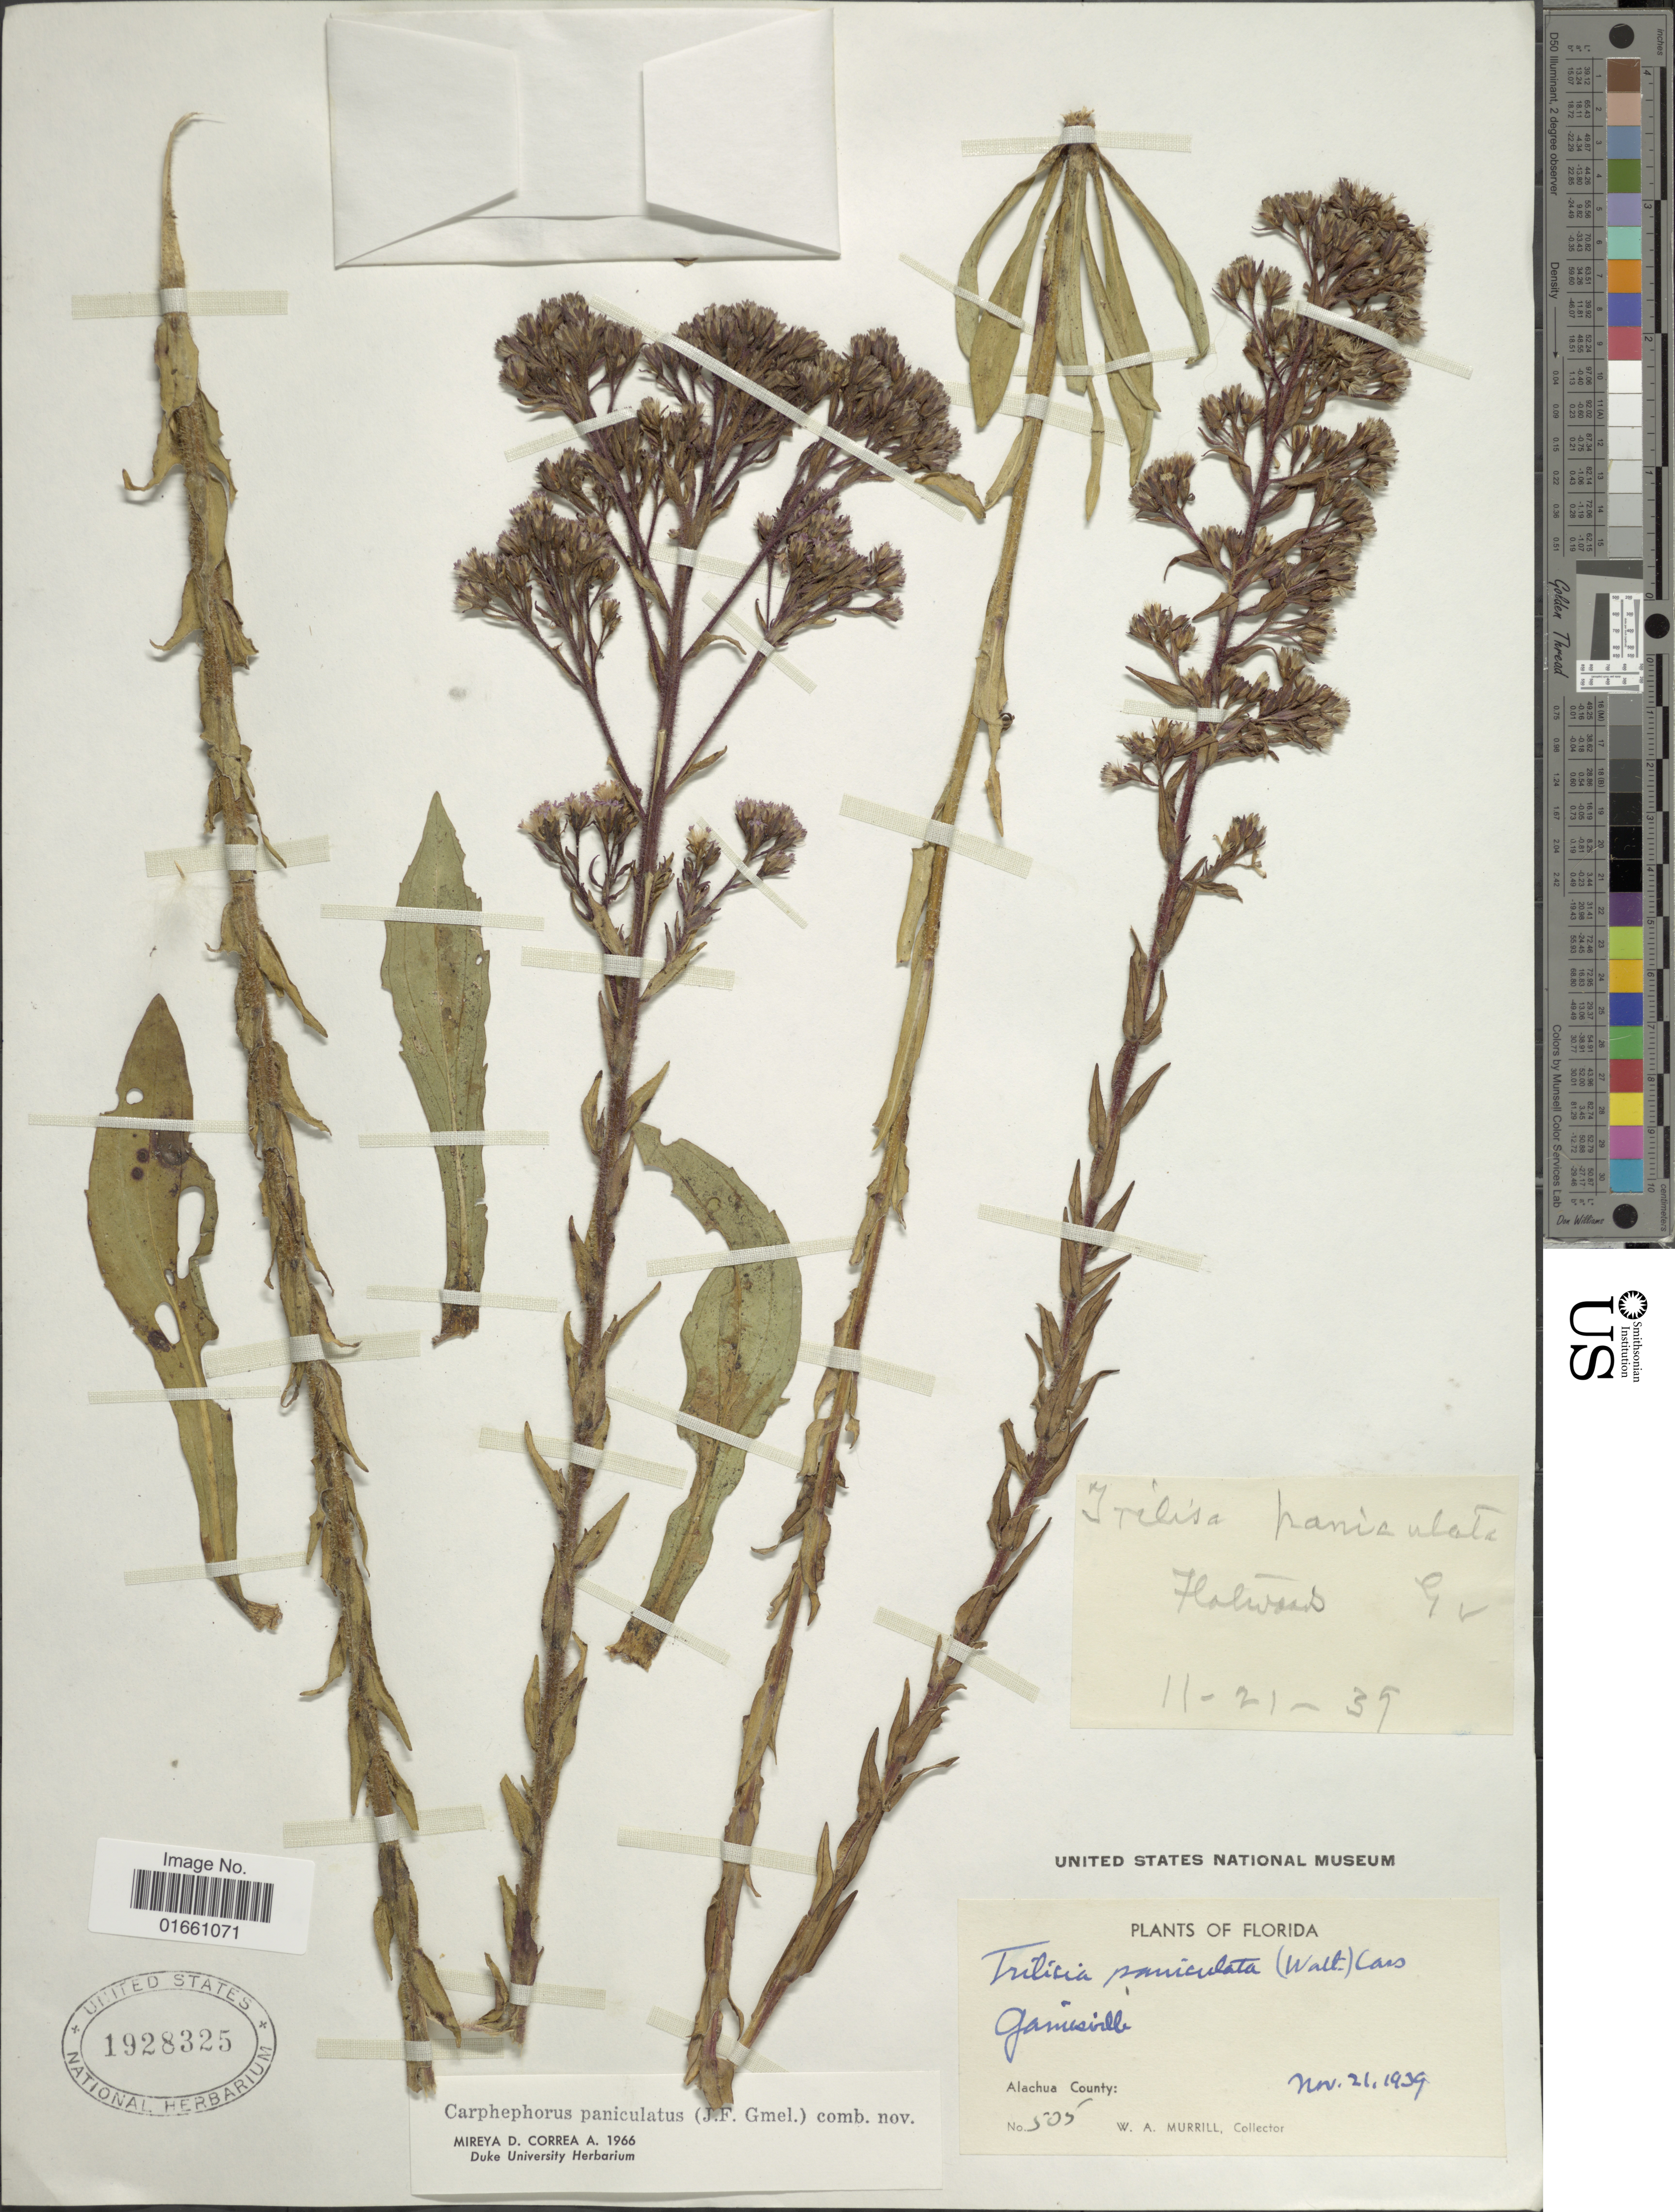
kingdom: Plantae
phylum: Tracheophyta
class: Magnoliopsida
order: Asterales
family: Asteraceae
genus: Trilisa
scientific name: Trilisa paniculata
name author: (J.F. Gmel.) Cass.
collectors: W. A. Murrill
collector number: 505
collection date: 1939-11-21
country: United States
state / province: Florida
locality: Gamisville, Alachua County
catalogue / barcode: US 1928325